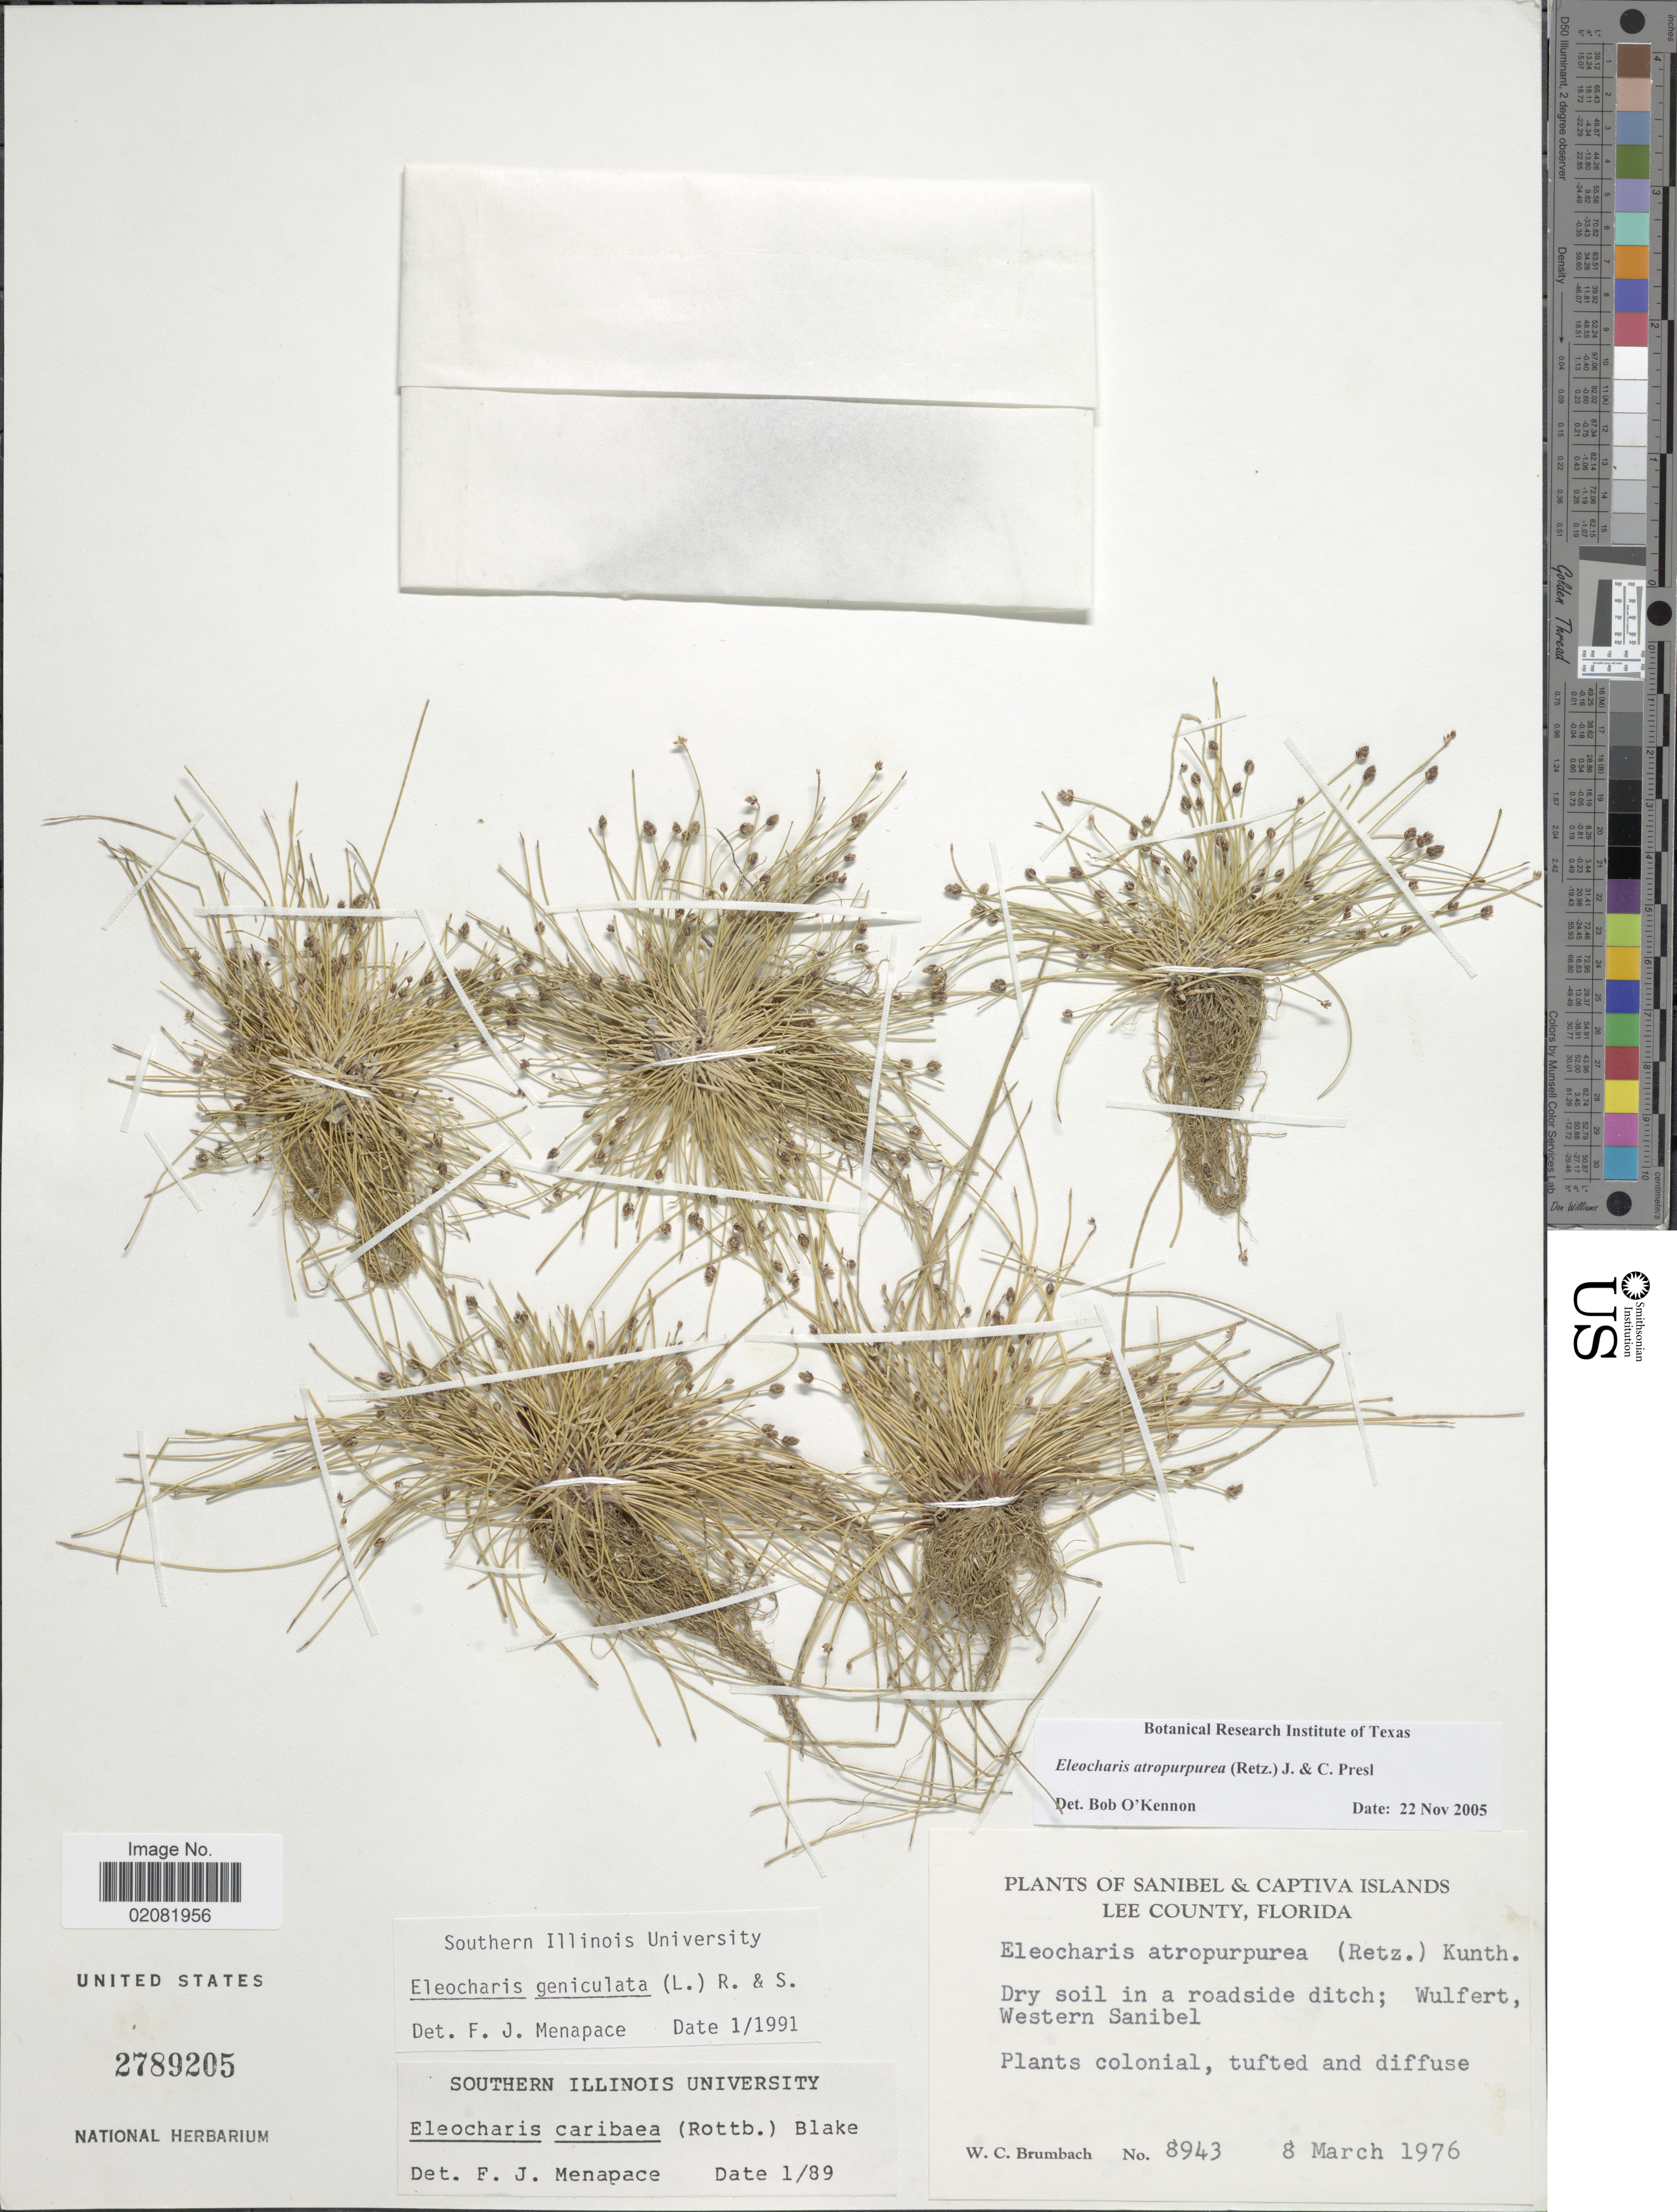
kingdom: Plantae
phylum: Tracheophyta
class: Liliopsida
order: Poales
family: Cyperaceae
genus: Eleocharis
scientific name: Eleocharis atropurpurea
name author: (Retz.) J. Presl & C. Presl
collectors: W. C. Brumbach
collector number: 8943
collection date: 1976-03-08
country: United States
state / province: Florida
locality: Sanibel & Captiva Islands, Lee County,Wulfert, Western Sanibel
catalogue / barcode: US 2789205